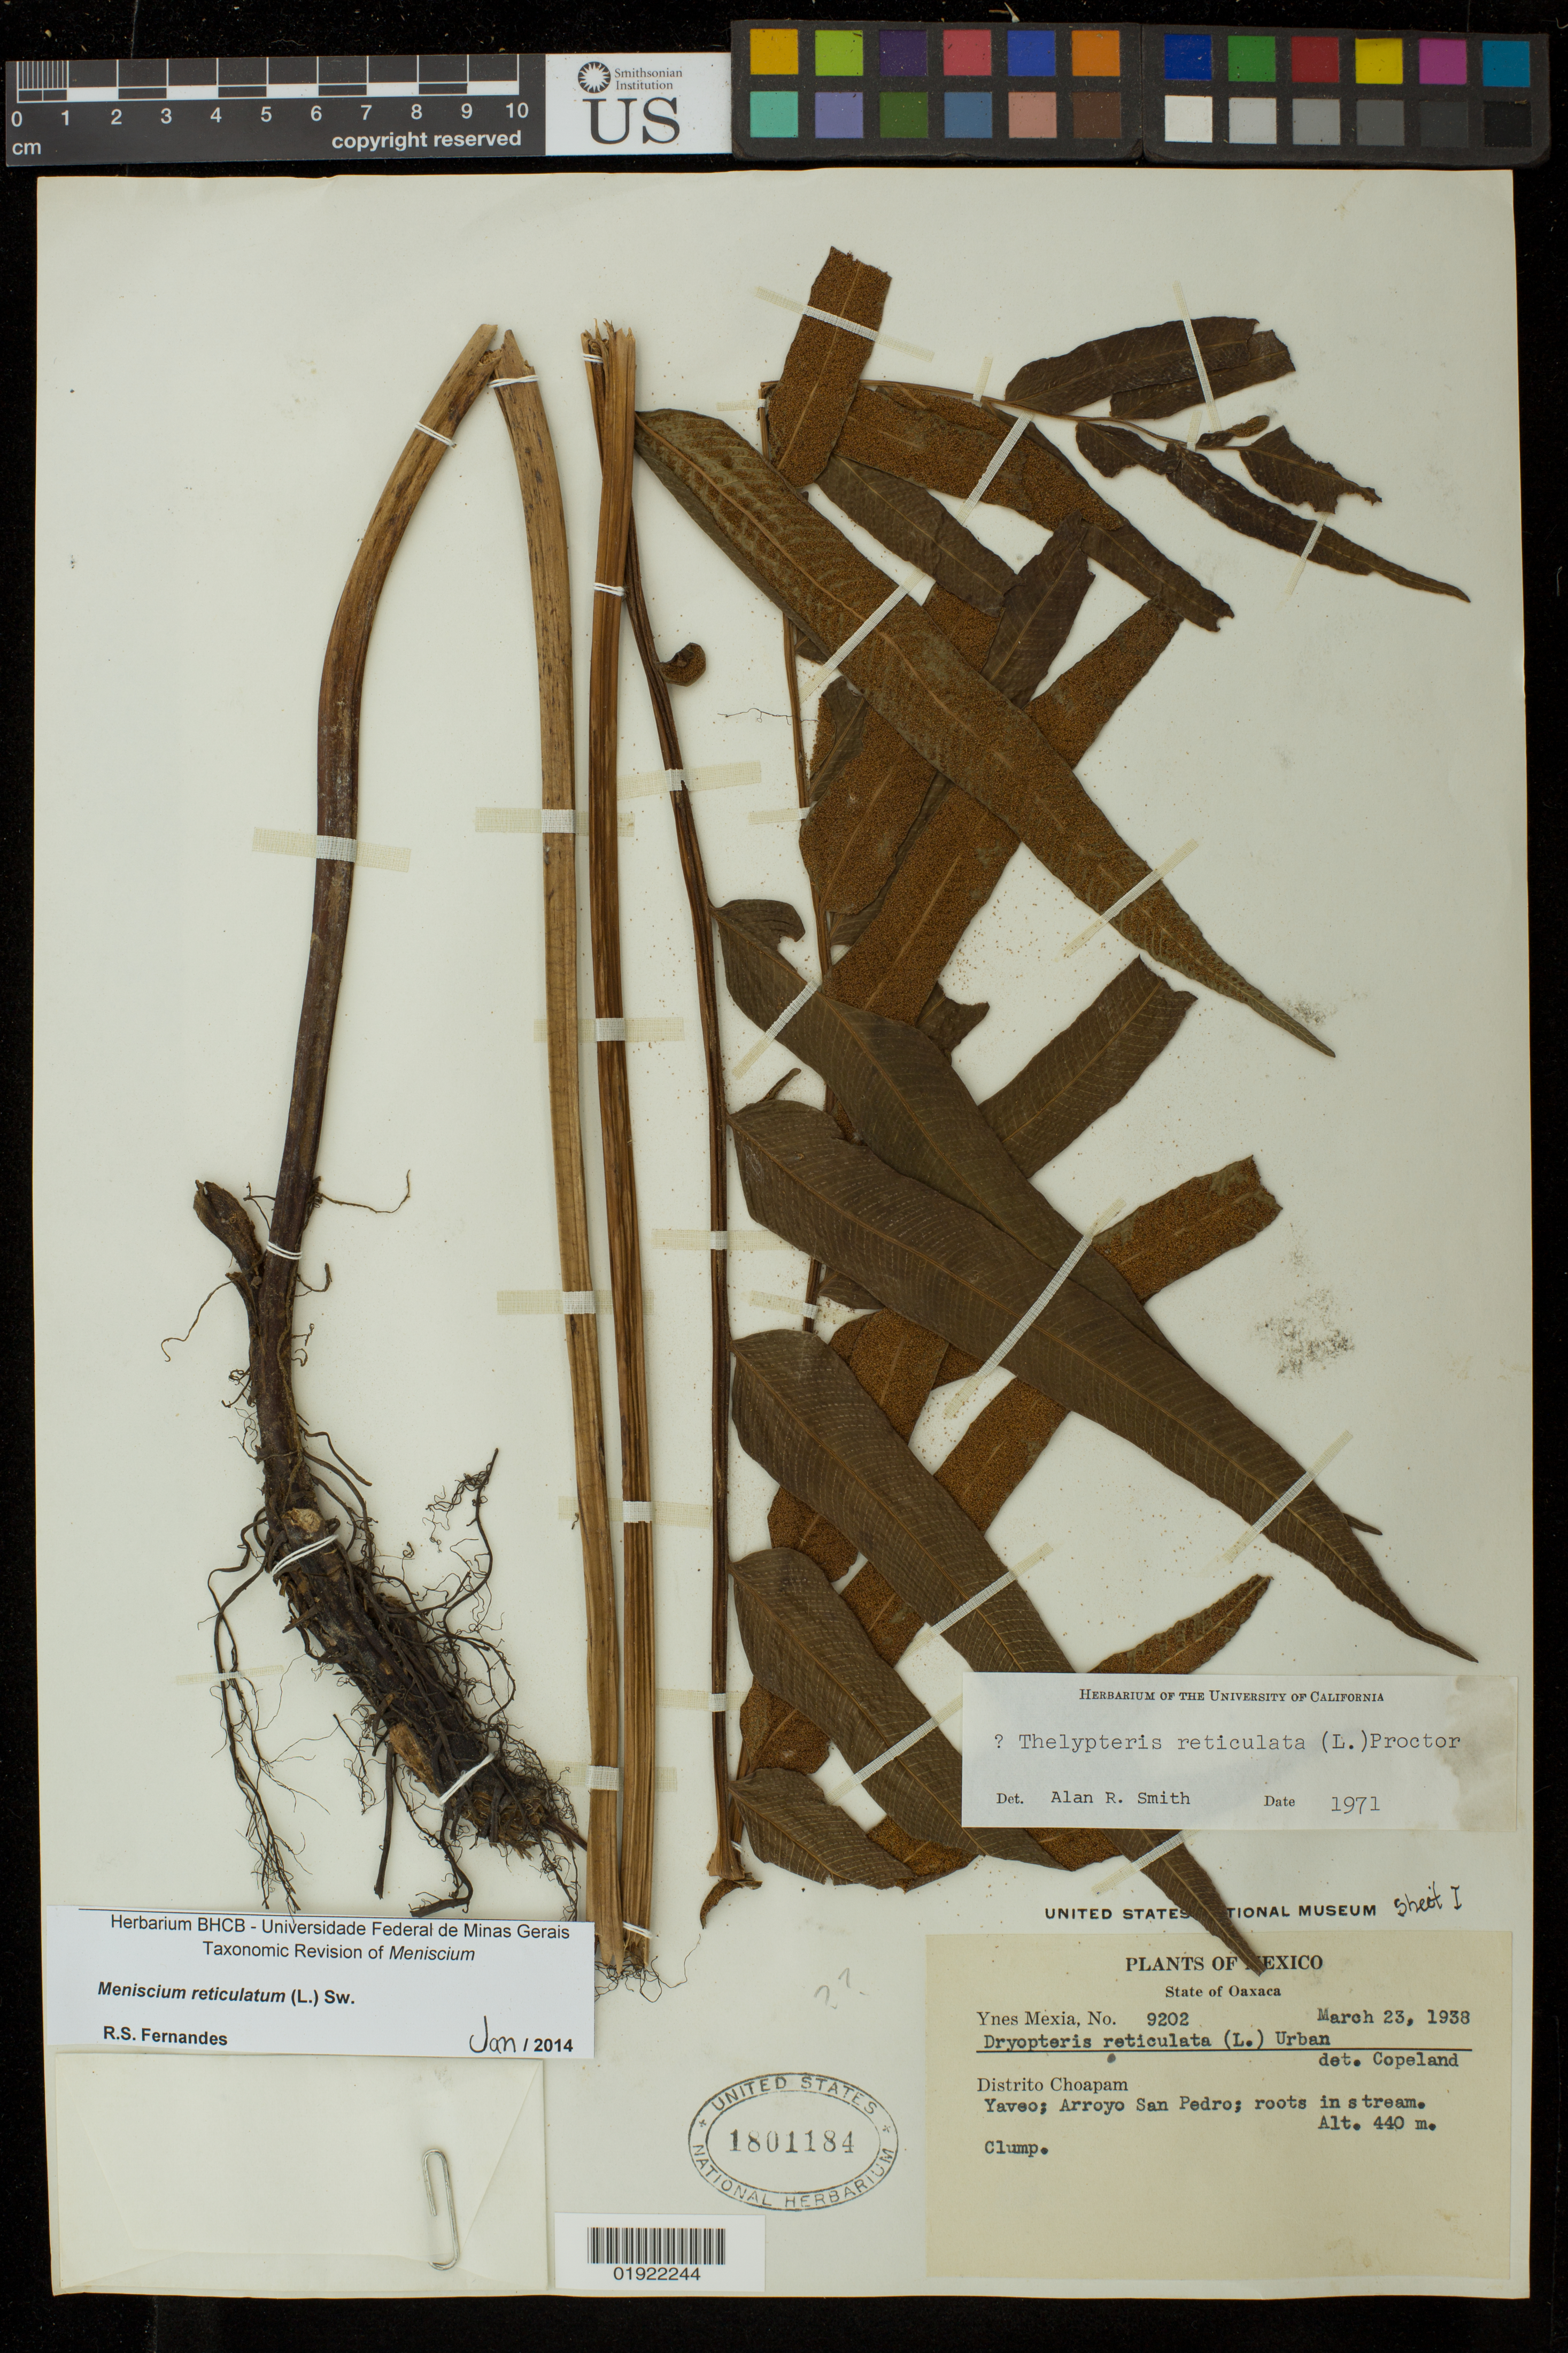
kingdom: Plantae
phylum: Tracheophyta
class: Polypodiopsida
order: Polypodiales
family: Thelypteridaceae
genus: Meniscium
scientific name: Meniscium reticulatum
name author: (L.) Sw.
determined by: Fernandes, R. S.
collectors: Y. Mexia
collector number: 9202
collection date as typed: March 23, 1938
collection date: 1938-03-23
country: Mexico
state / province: Oaxaca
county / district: Choapam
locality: Yaveo; Arroyo San Pedro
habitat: roots in stream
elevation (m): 440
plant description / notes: Sheet I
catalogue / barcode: US 1801184